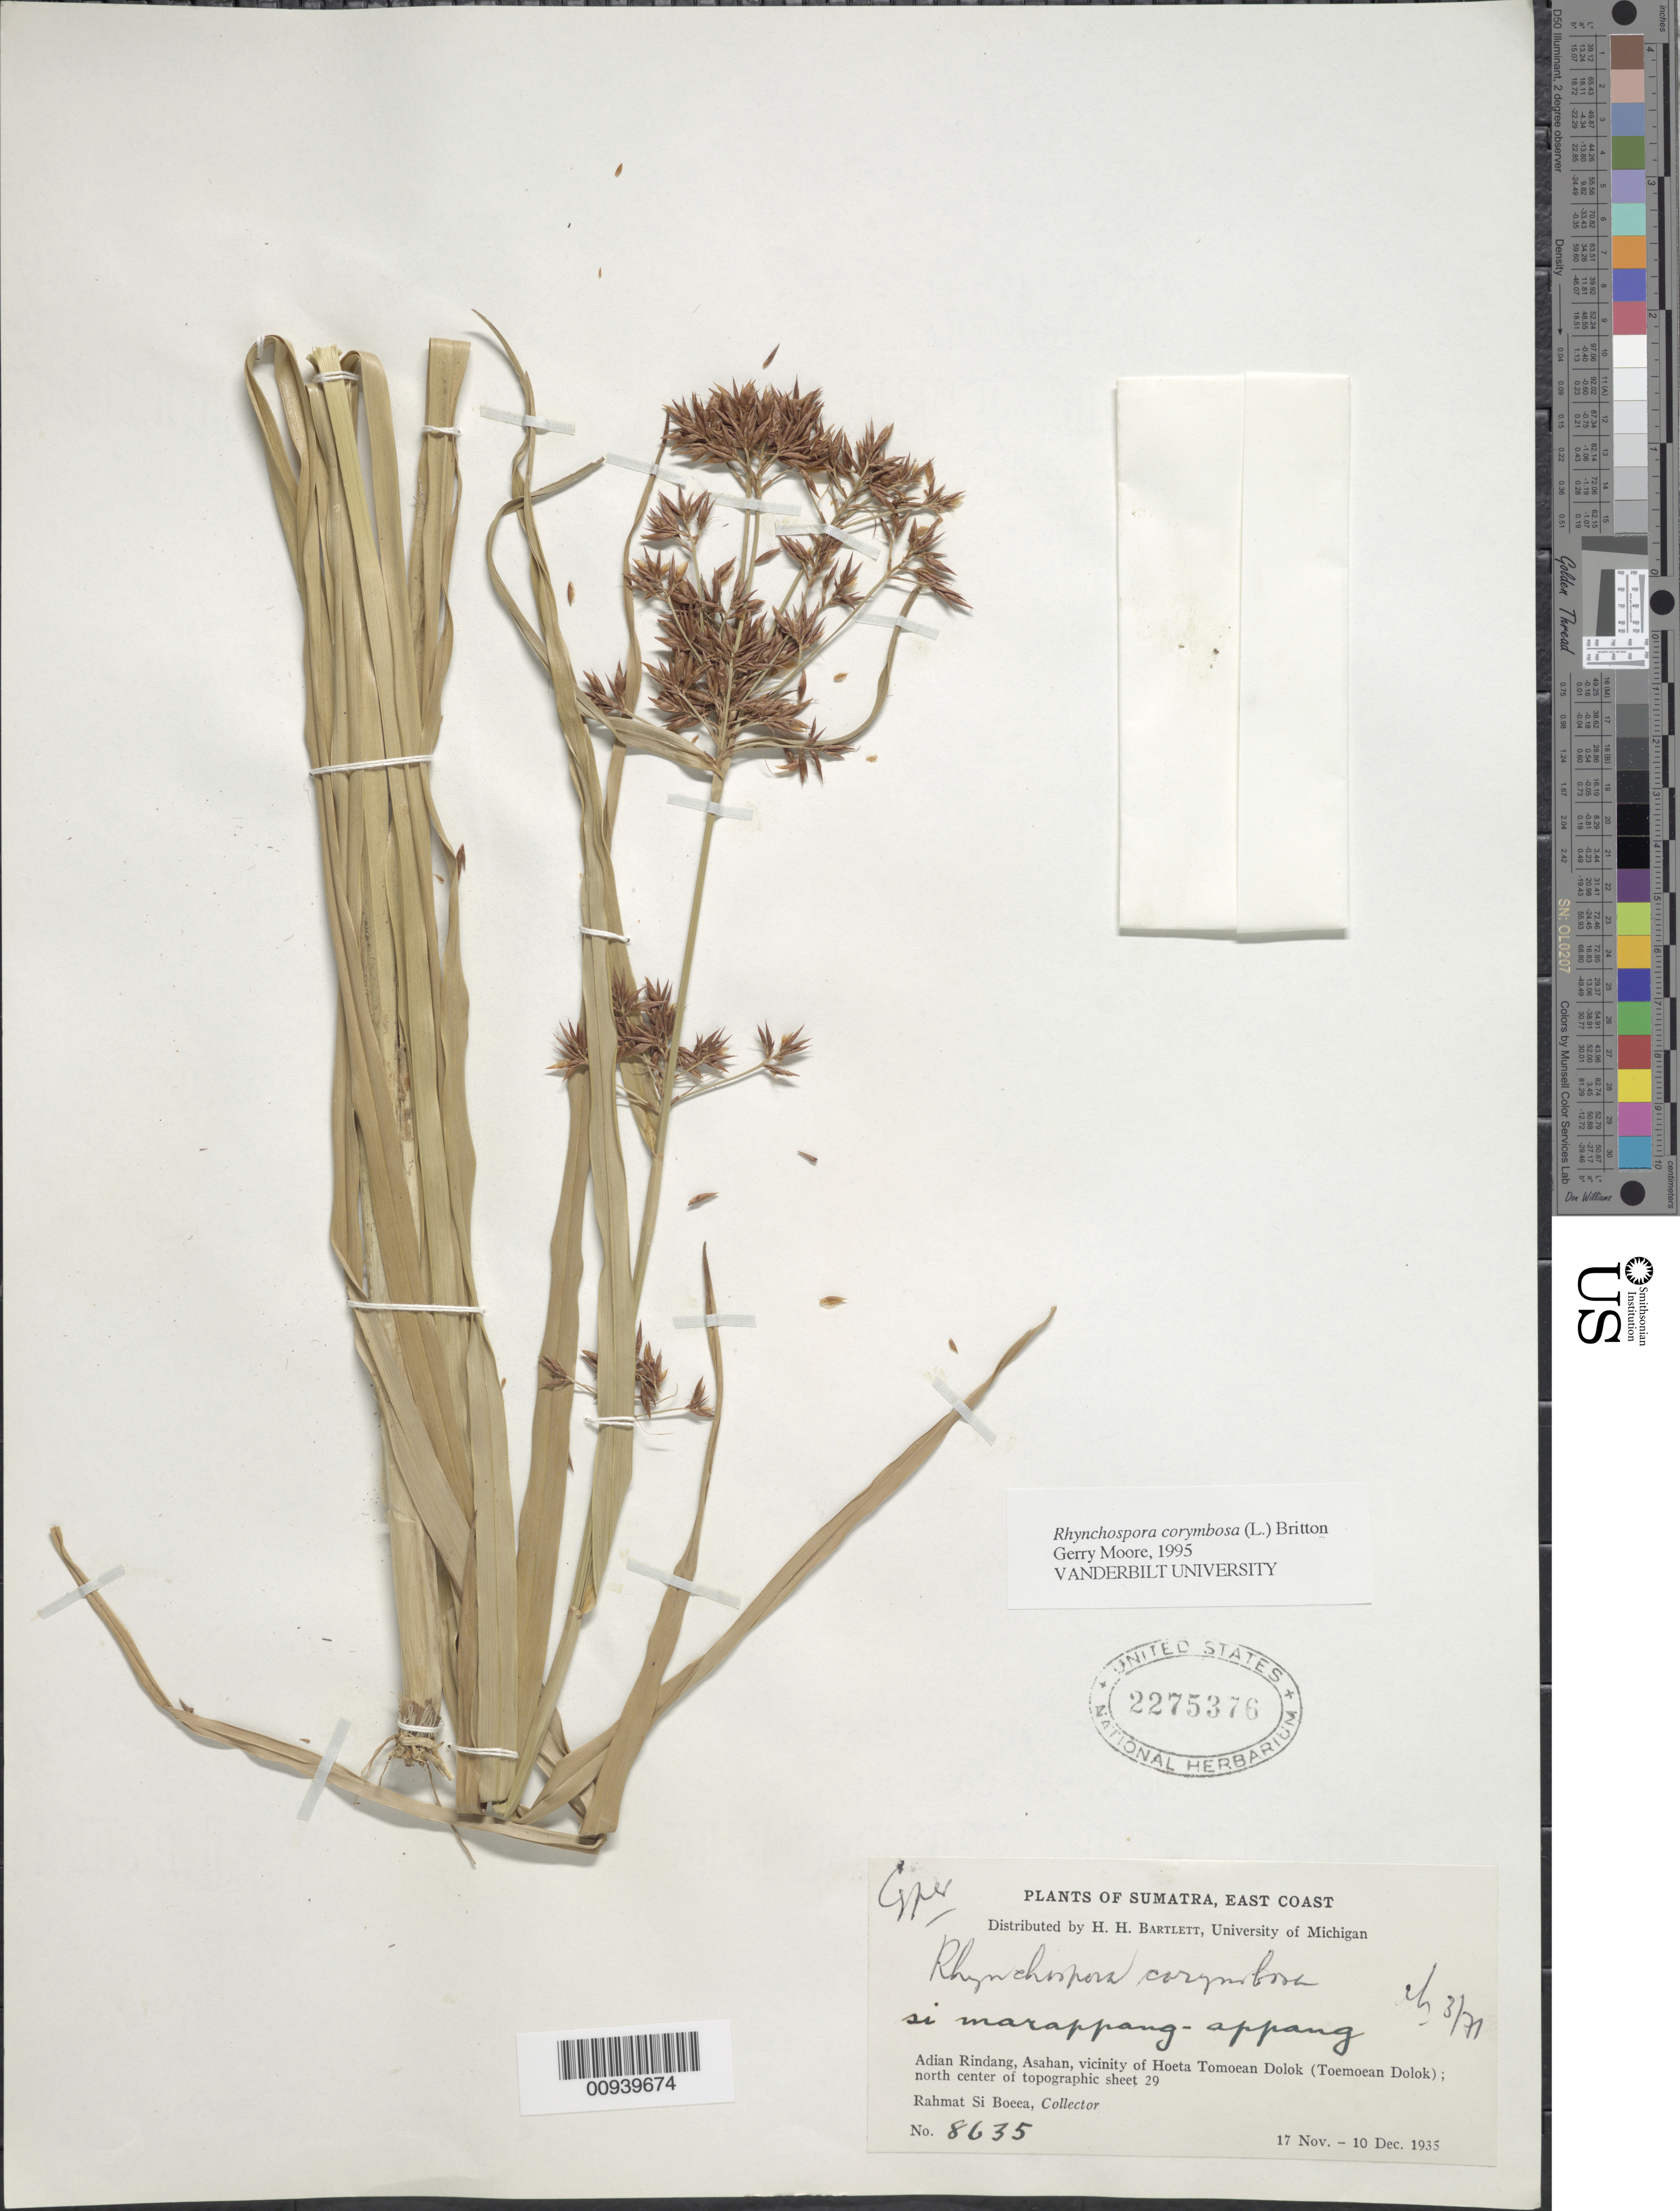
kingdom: Plantae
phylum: Tracheophyta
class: Liliopsida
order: Poales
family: Cyperaceae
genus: Rhynchospora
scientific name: Rhynchospora corymbosa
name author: (L.) Britton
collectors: Rahmat Si Boeea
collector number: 8635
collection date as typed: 17 Nov 1935 to 10 Dec 1935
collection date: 1935-11-17/1935-12-10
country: Indonesia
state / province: Sumatra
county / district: Aceh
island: Sumatra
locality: Adian Rindang, Asahan, vicinity of Hoeta Tomoean Dolok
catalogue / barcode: US 2275376